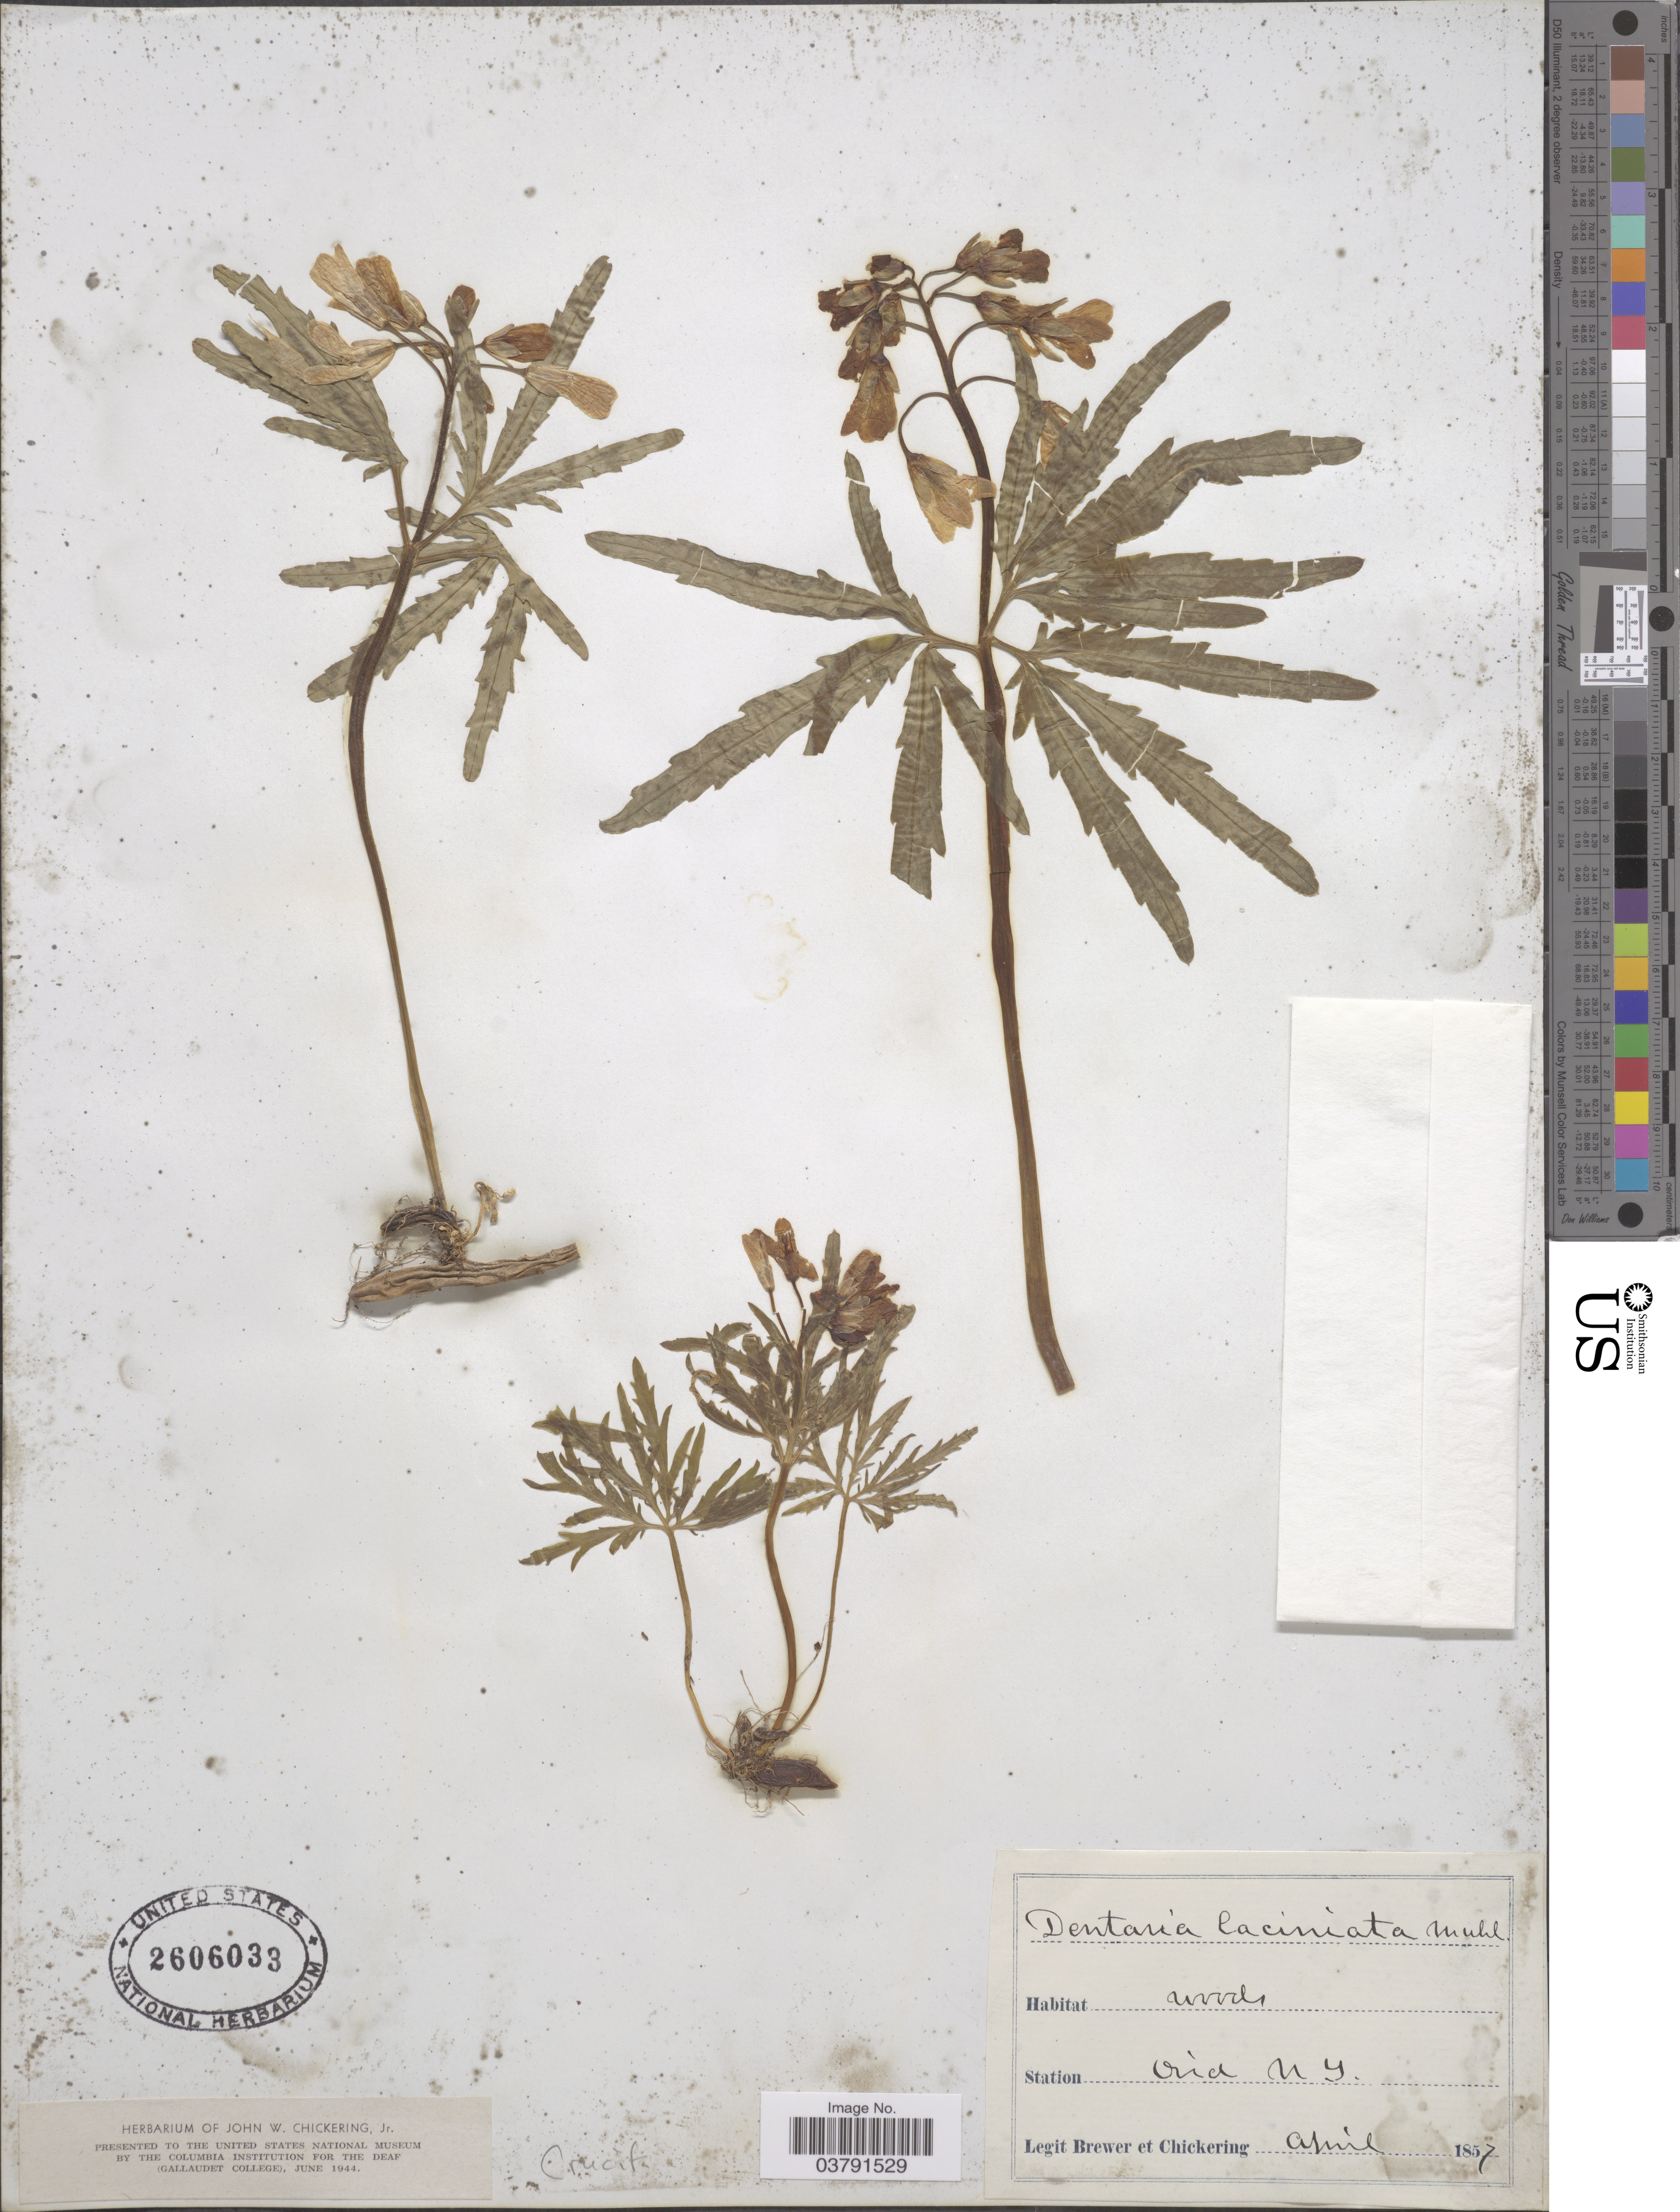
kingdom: Plantae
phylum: Tracheophyta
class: Magnoliopsida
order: Brassicales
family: Brassicaceae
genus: Dentaria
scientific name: Dentaria laciniata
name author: Muhl.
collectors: -. Brewer & J. Chickering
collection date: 1857-04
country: United States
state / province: New York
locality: Station Ovid.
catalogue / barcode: US 2606033